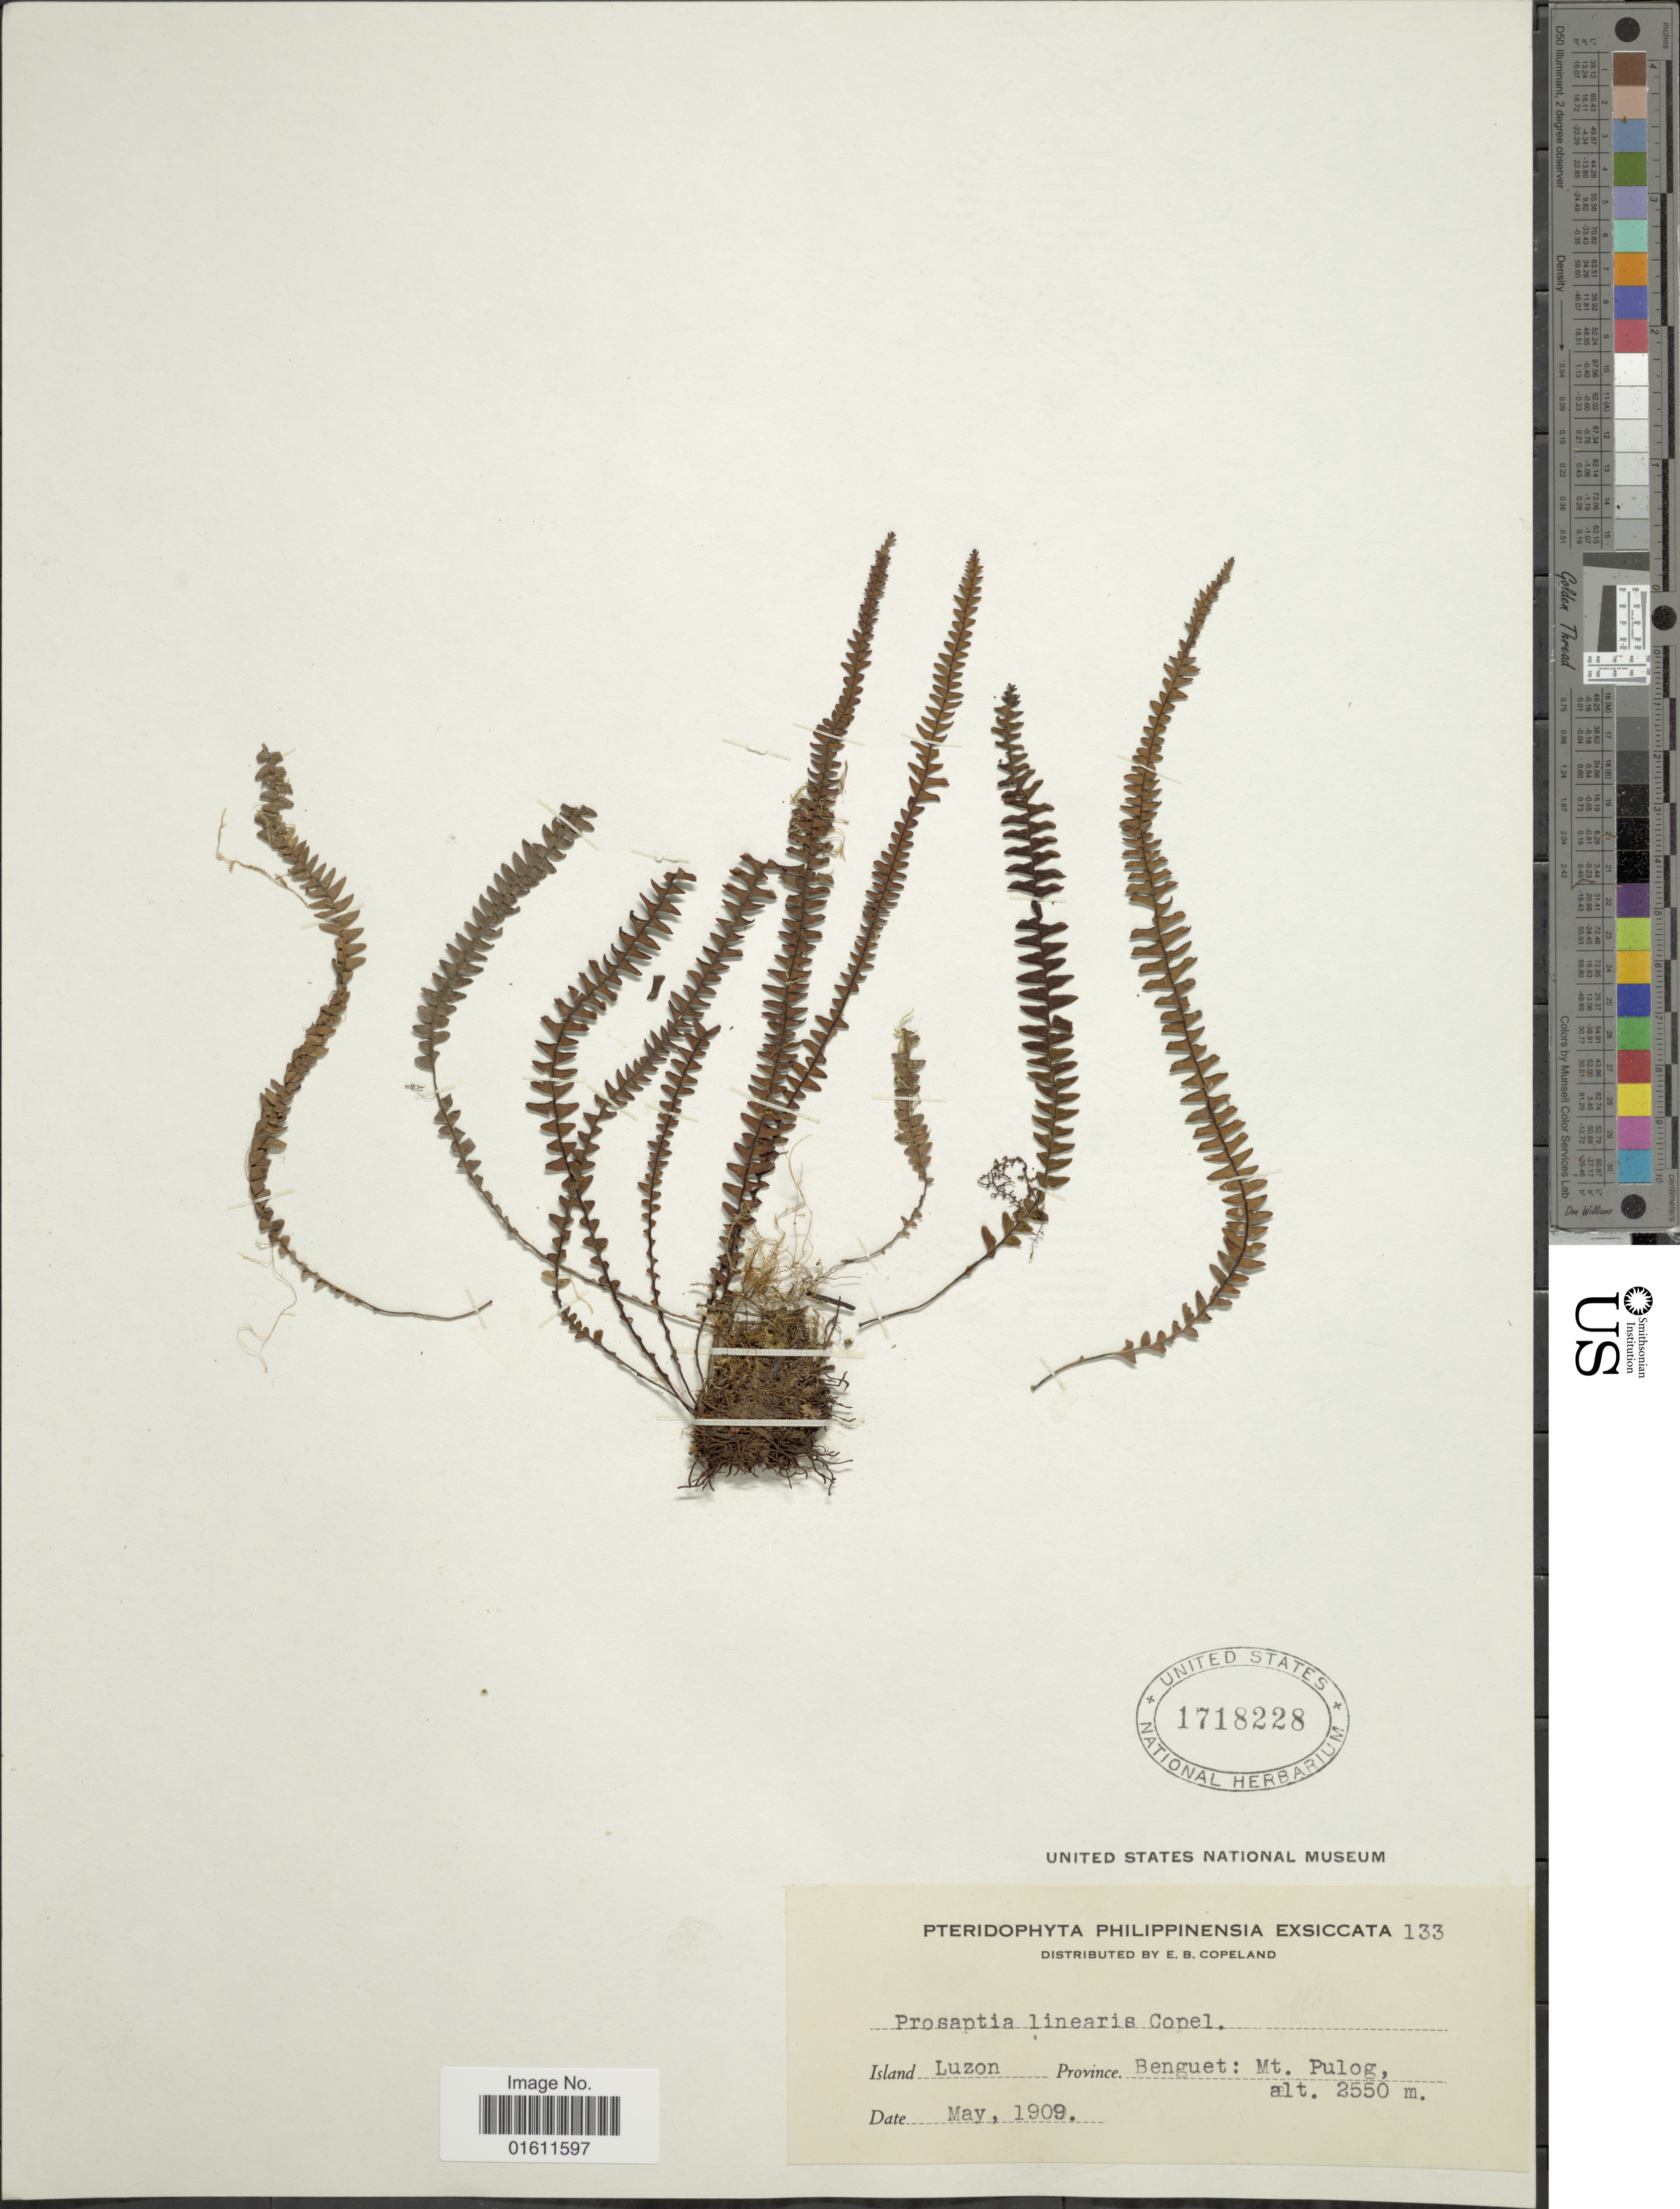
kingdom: Plantae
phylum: Tracheophyta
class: Polypodiopsida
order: Polypodiales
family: Polypodiaceae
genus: Prosaptia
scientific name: Prosaptia linearis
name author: Copel.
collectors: E. B. Copeland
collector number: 133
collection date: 1909-05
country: Philippines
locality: Luzon, Province Benguet: Mt. Pulog.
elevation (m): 2550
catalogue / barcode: US 1718228